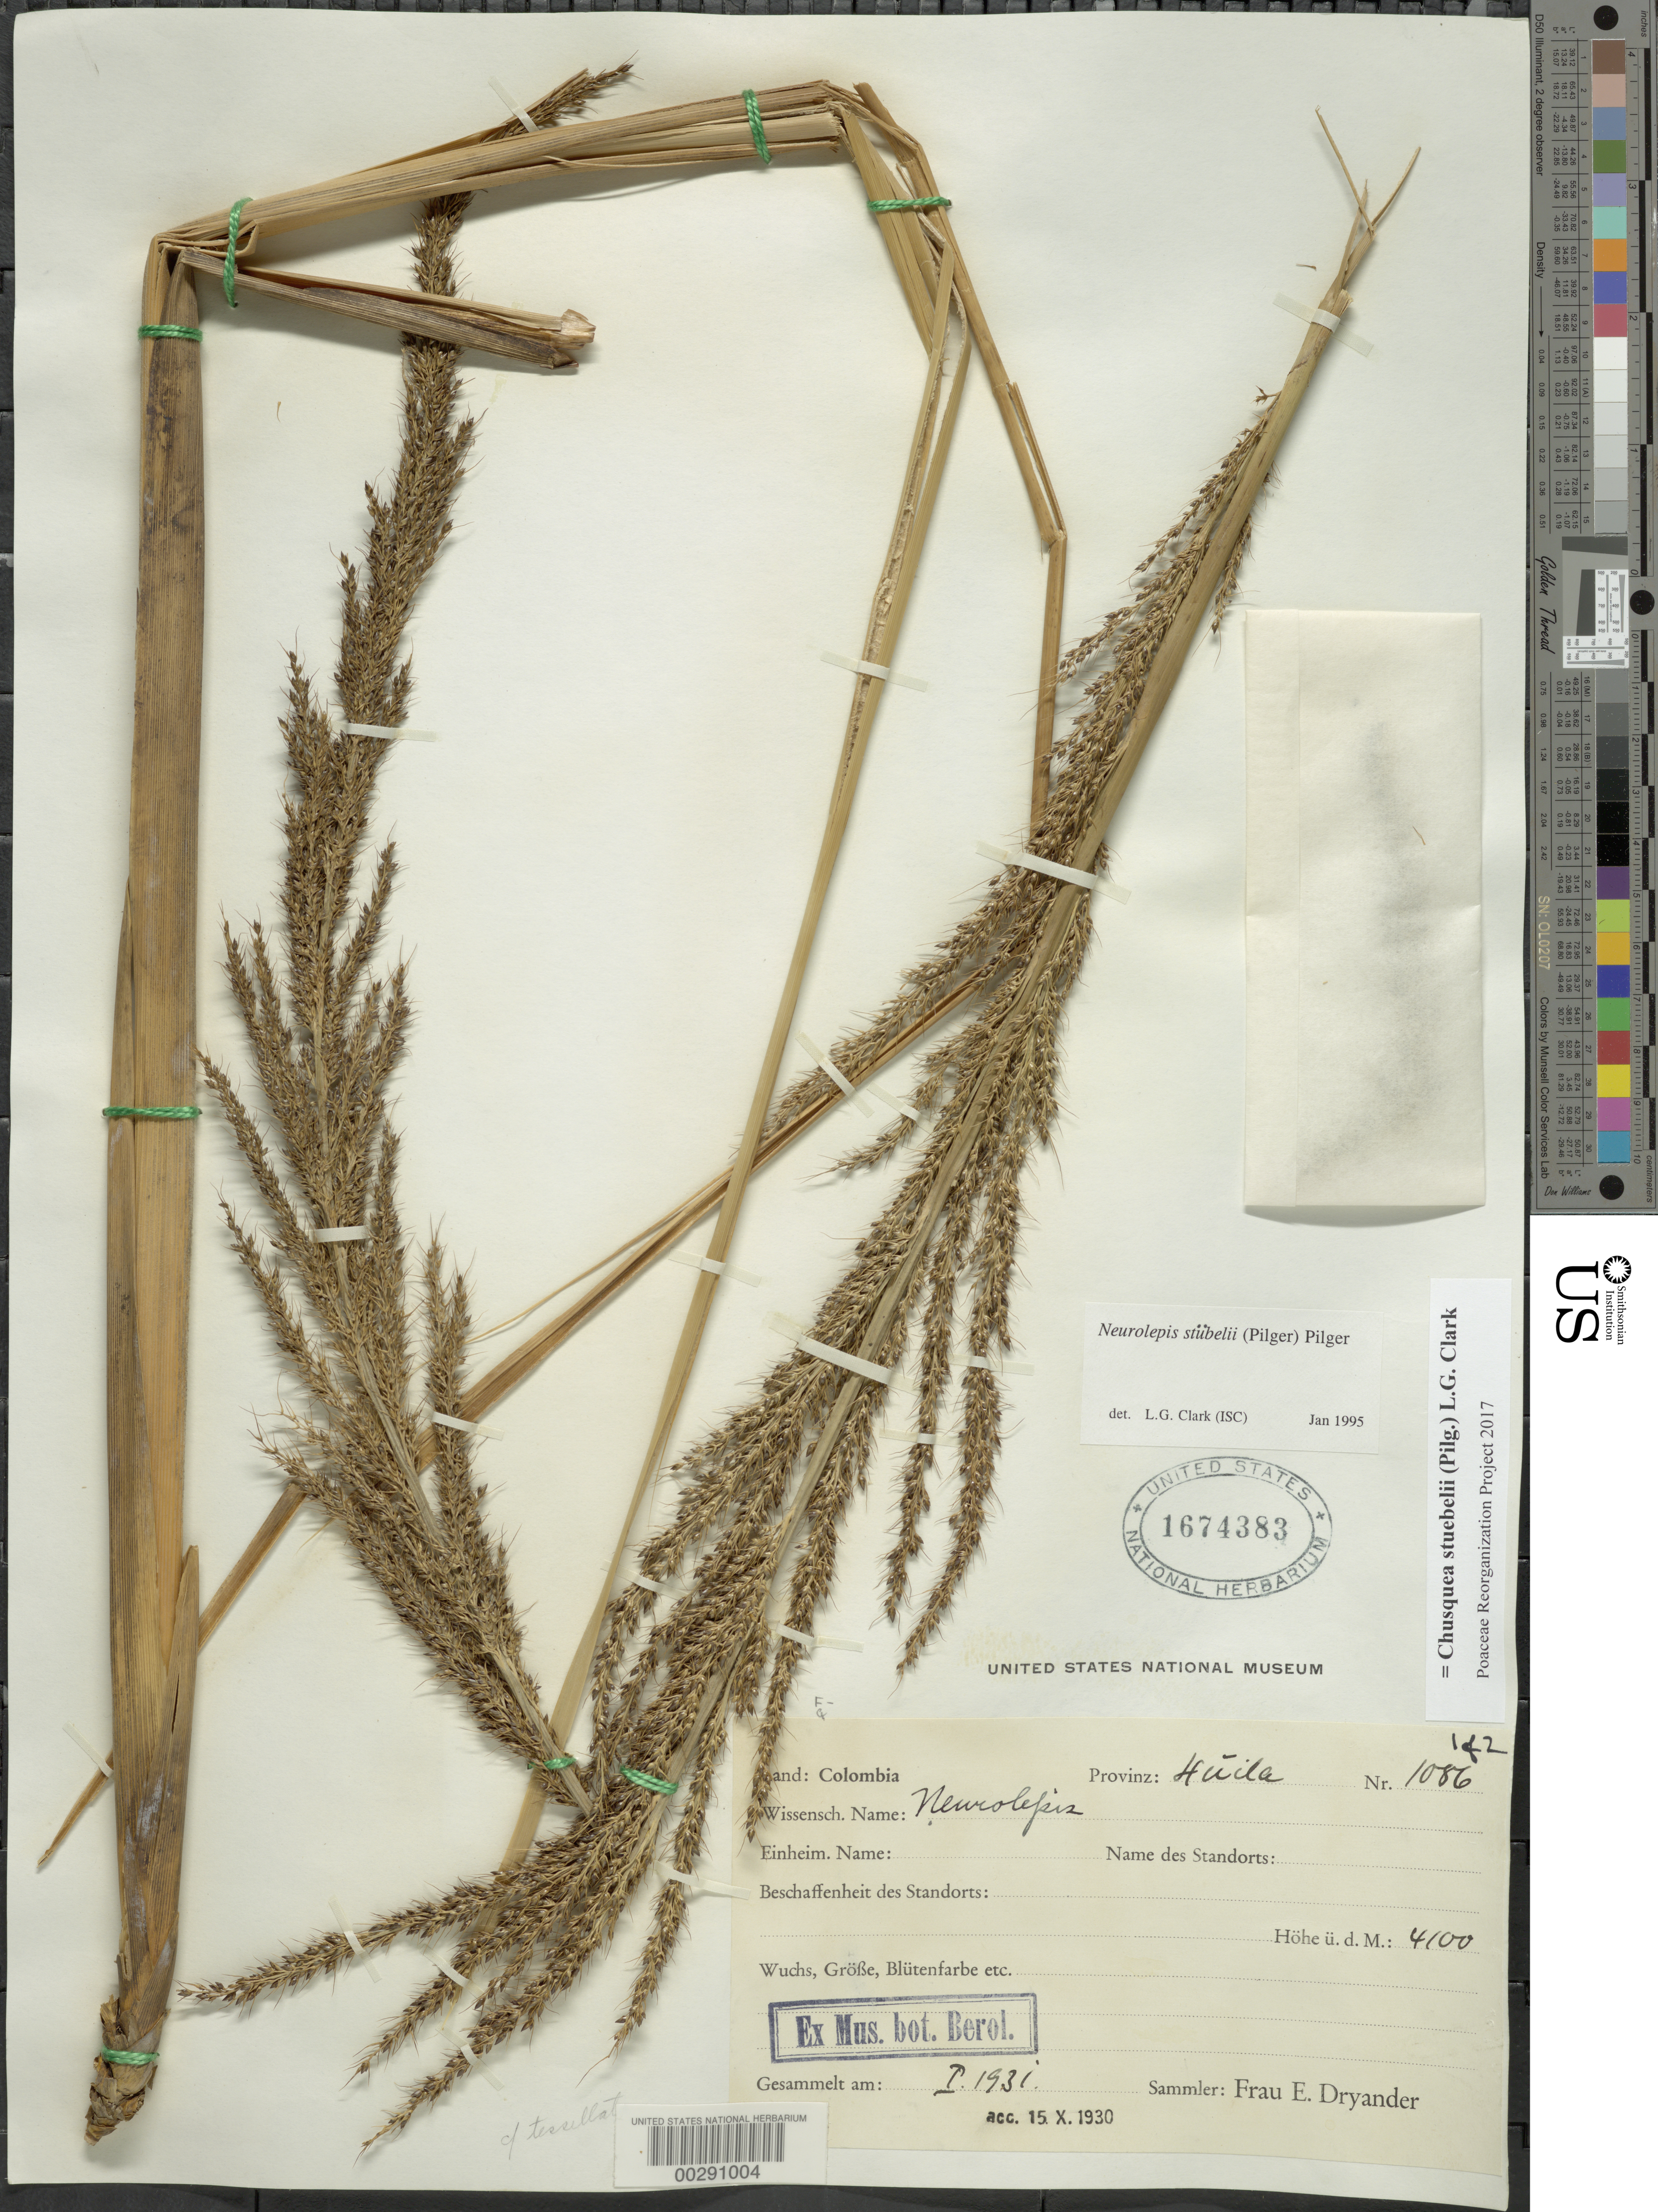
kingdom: Plantae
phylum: Tracheophyta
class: Liliopsida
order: Poales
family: Poaceae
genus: Chusquea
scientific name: Chusquea stuebelii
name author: (Pilg.) L.G. Clark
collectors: E. I. Dryander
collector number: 1086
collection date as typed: Jan 1931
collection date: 1931-01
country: Colombia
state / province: Huila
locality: Los Farallones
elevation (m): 4100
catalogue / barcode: US 1674383